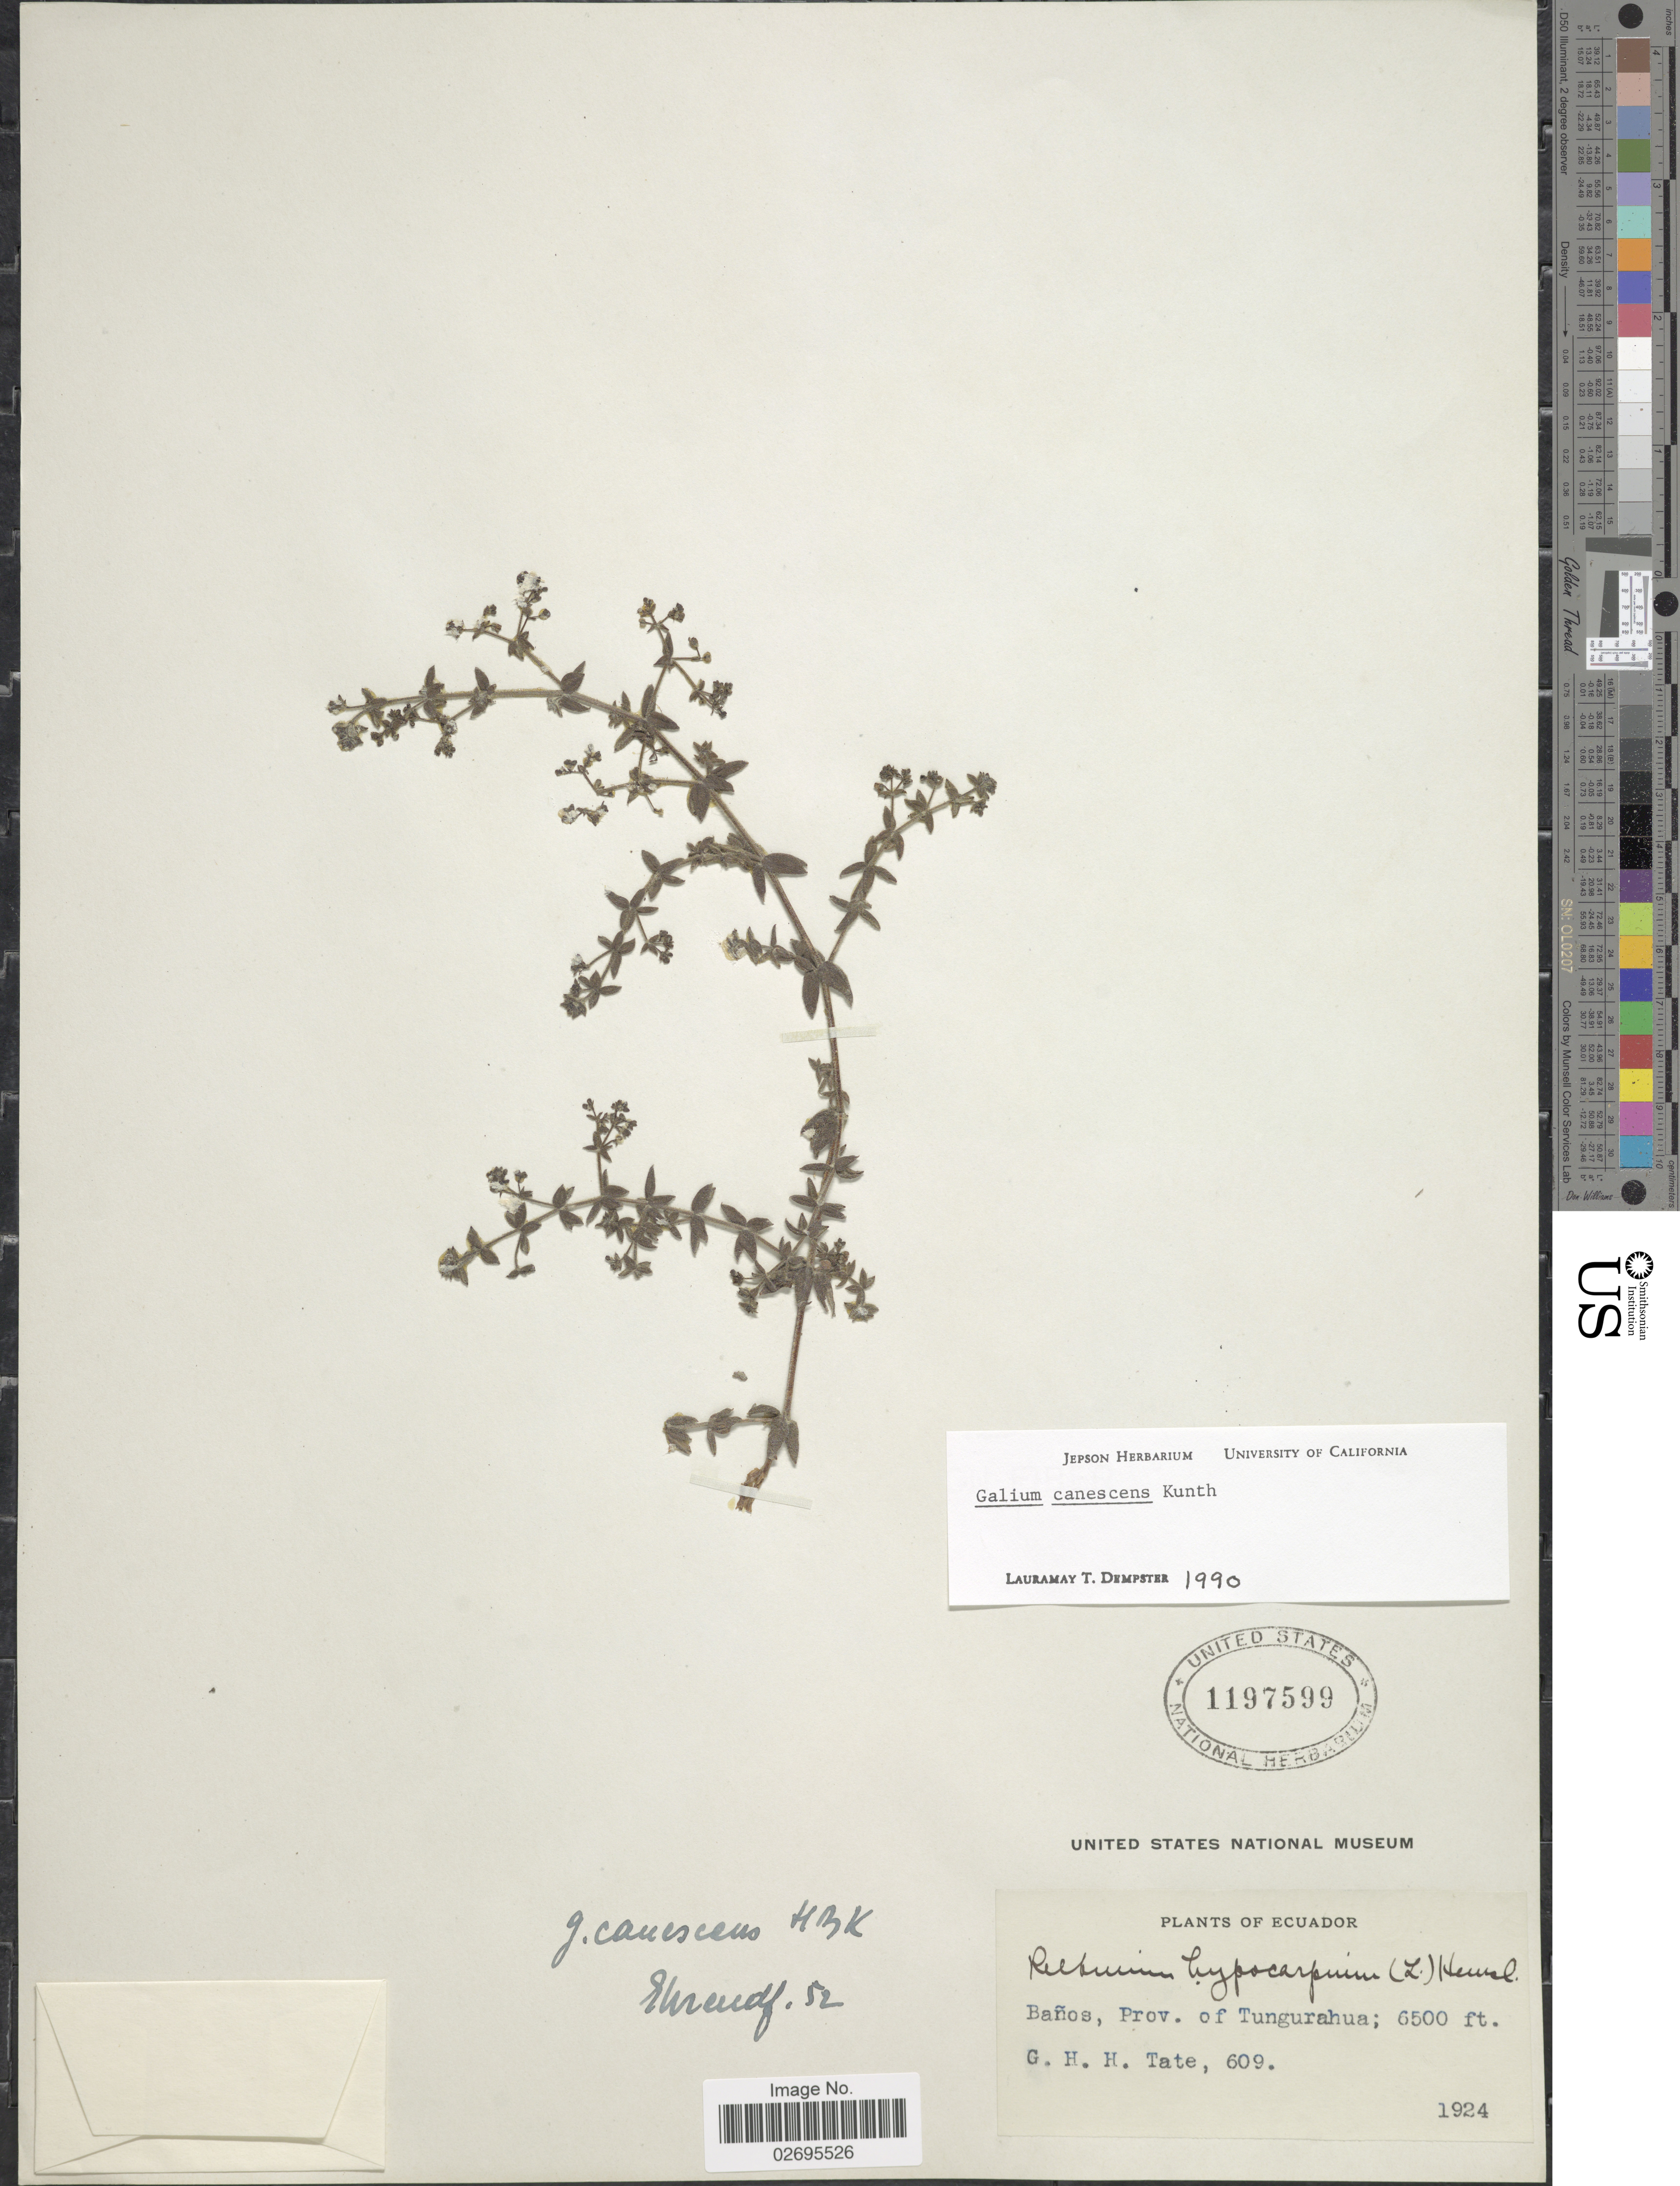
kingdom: Plantae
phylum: Tracheophyta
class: Magnoliopsida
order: Gentianales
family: Rubiaceae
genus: Galium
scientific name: Galium canescens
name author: Kunth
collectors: G. H. H.Tate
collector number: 609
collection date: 1924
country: Ecuador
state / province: Tungurahua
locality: Baños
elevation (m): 1981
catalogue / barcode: US 1197599